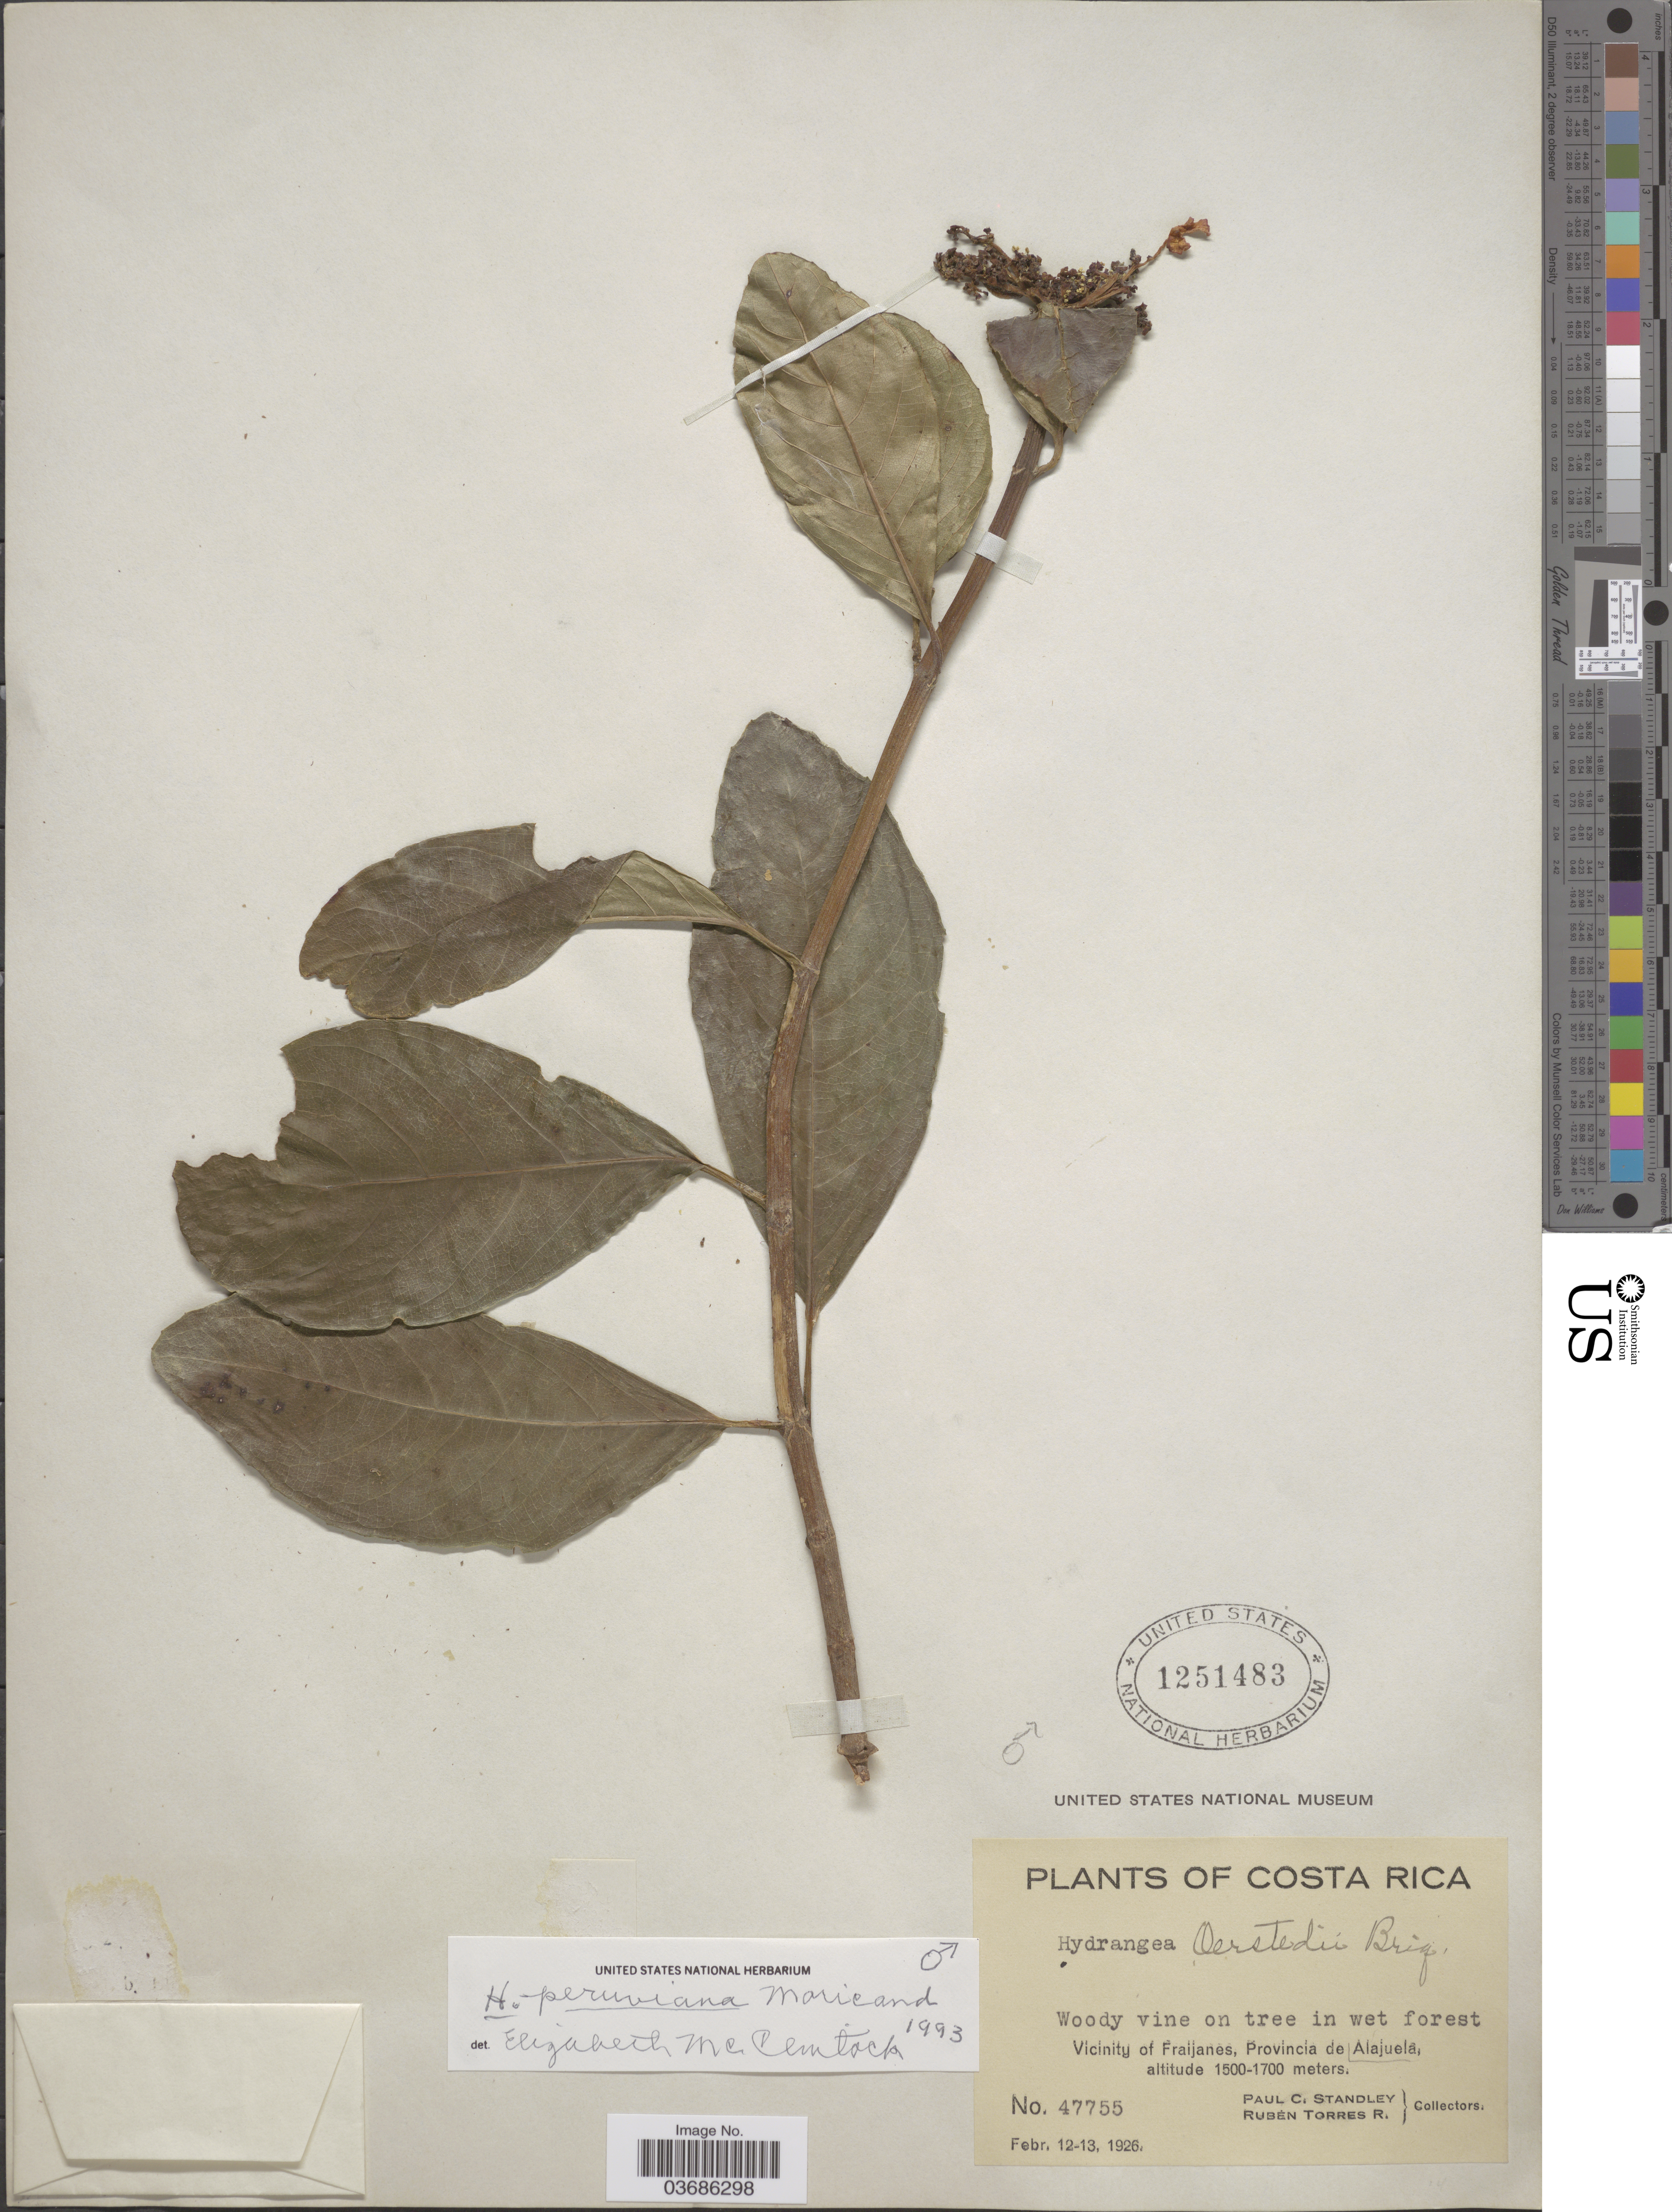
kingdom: Plantae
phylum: Tracheophyta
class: Magnoliopsida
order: Cornales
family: Hydrangeaceae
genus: Hydrangea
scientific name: Hydrangea peruviana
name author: Moric.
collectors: P. C. Standley & R. Torres Rojas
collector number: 47755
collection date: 1926-02-12/1926-02-13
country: Costa Rica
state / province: Alajuela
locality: Vicinity of Fraijanes.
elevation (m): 1500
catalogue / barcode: US 1251483